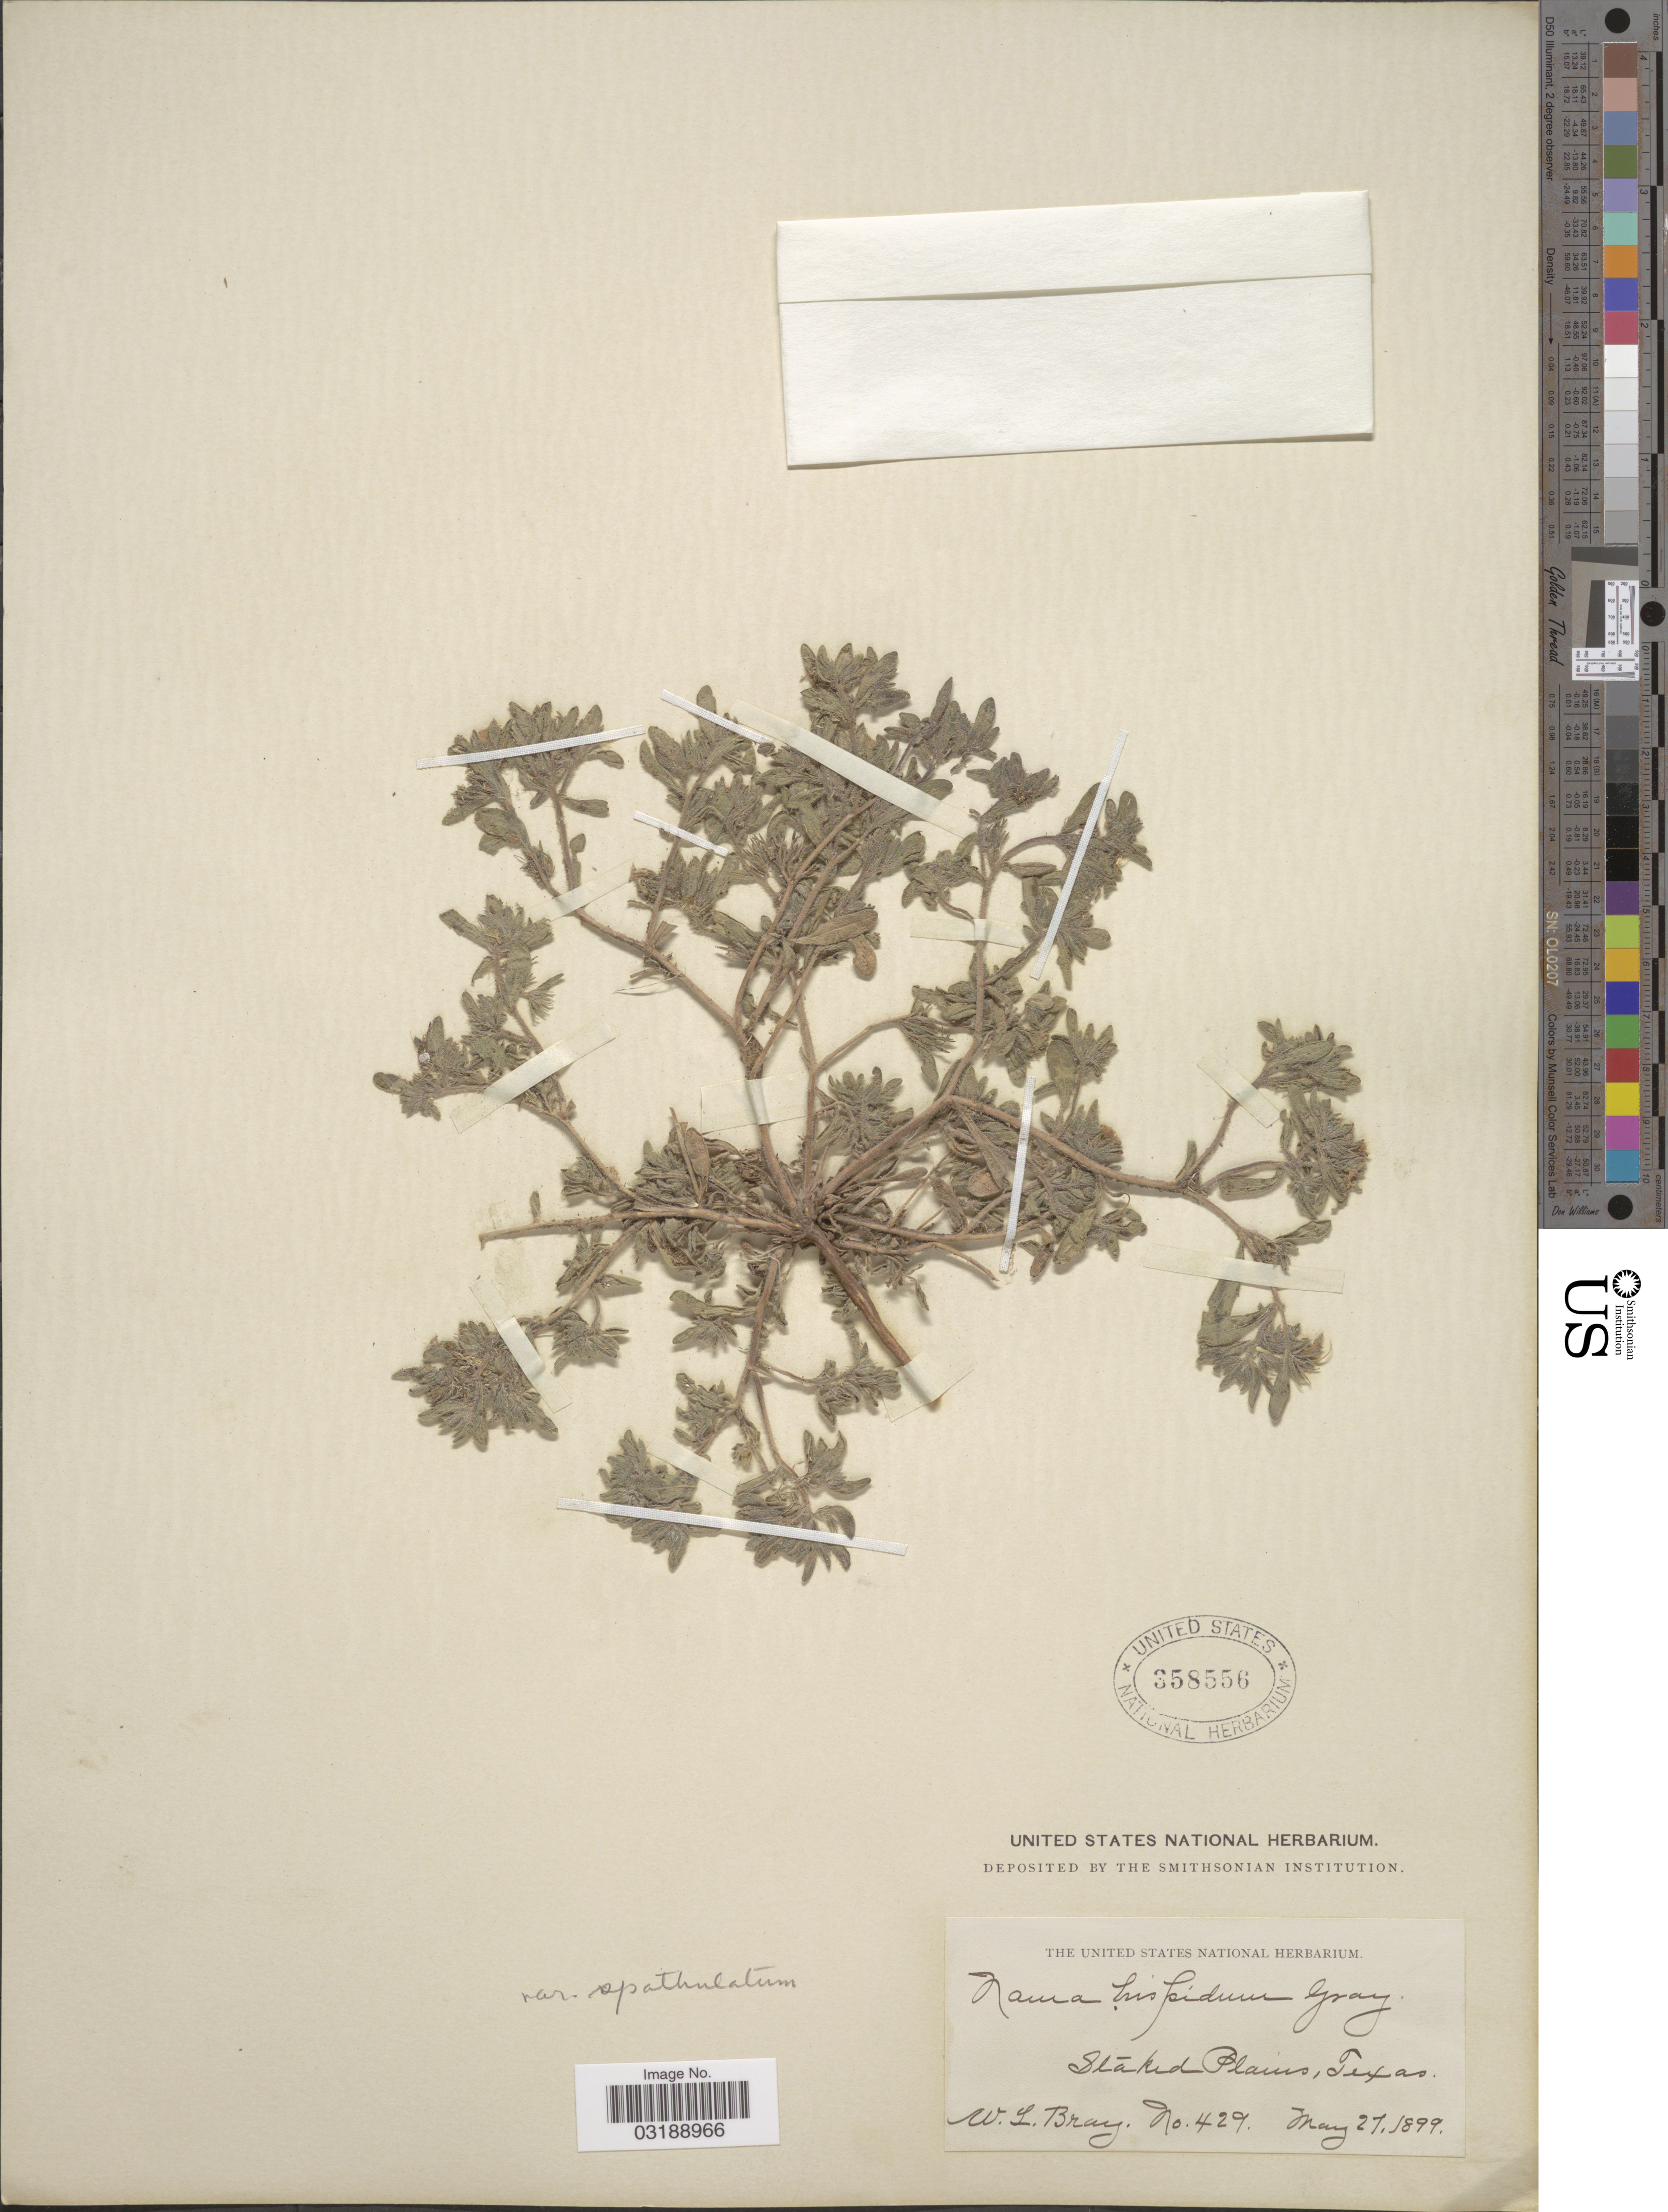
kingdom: Plantae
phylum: Tracheophyta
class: Magnoliopsida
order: Boraginales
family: Namaceae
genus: Nama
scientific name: Nama hispida var. spathulatum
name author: (Torr.) C.L. Hitchc.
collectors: W. L. Bray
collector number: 429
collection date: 1899-05-27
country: United States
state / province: Texas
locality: Staked Plains.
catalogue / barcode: US 358556